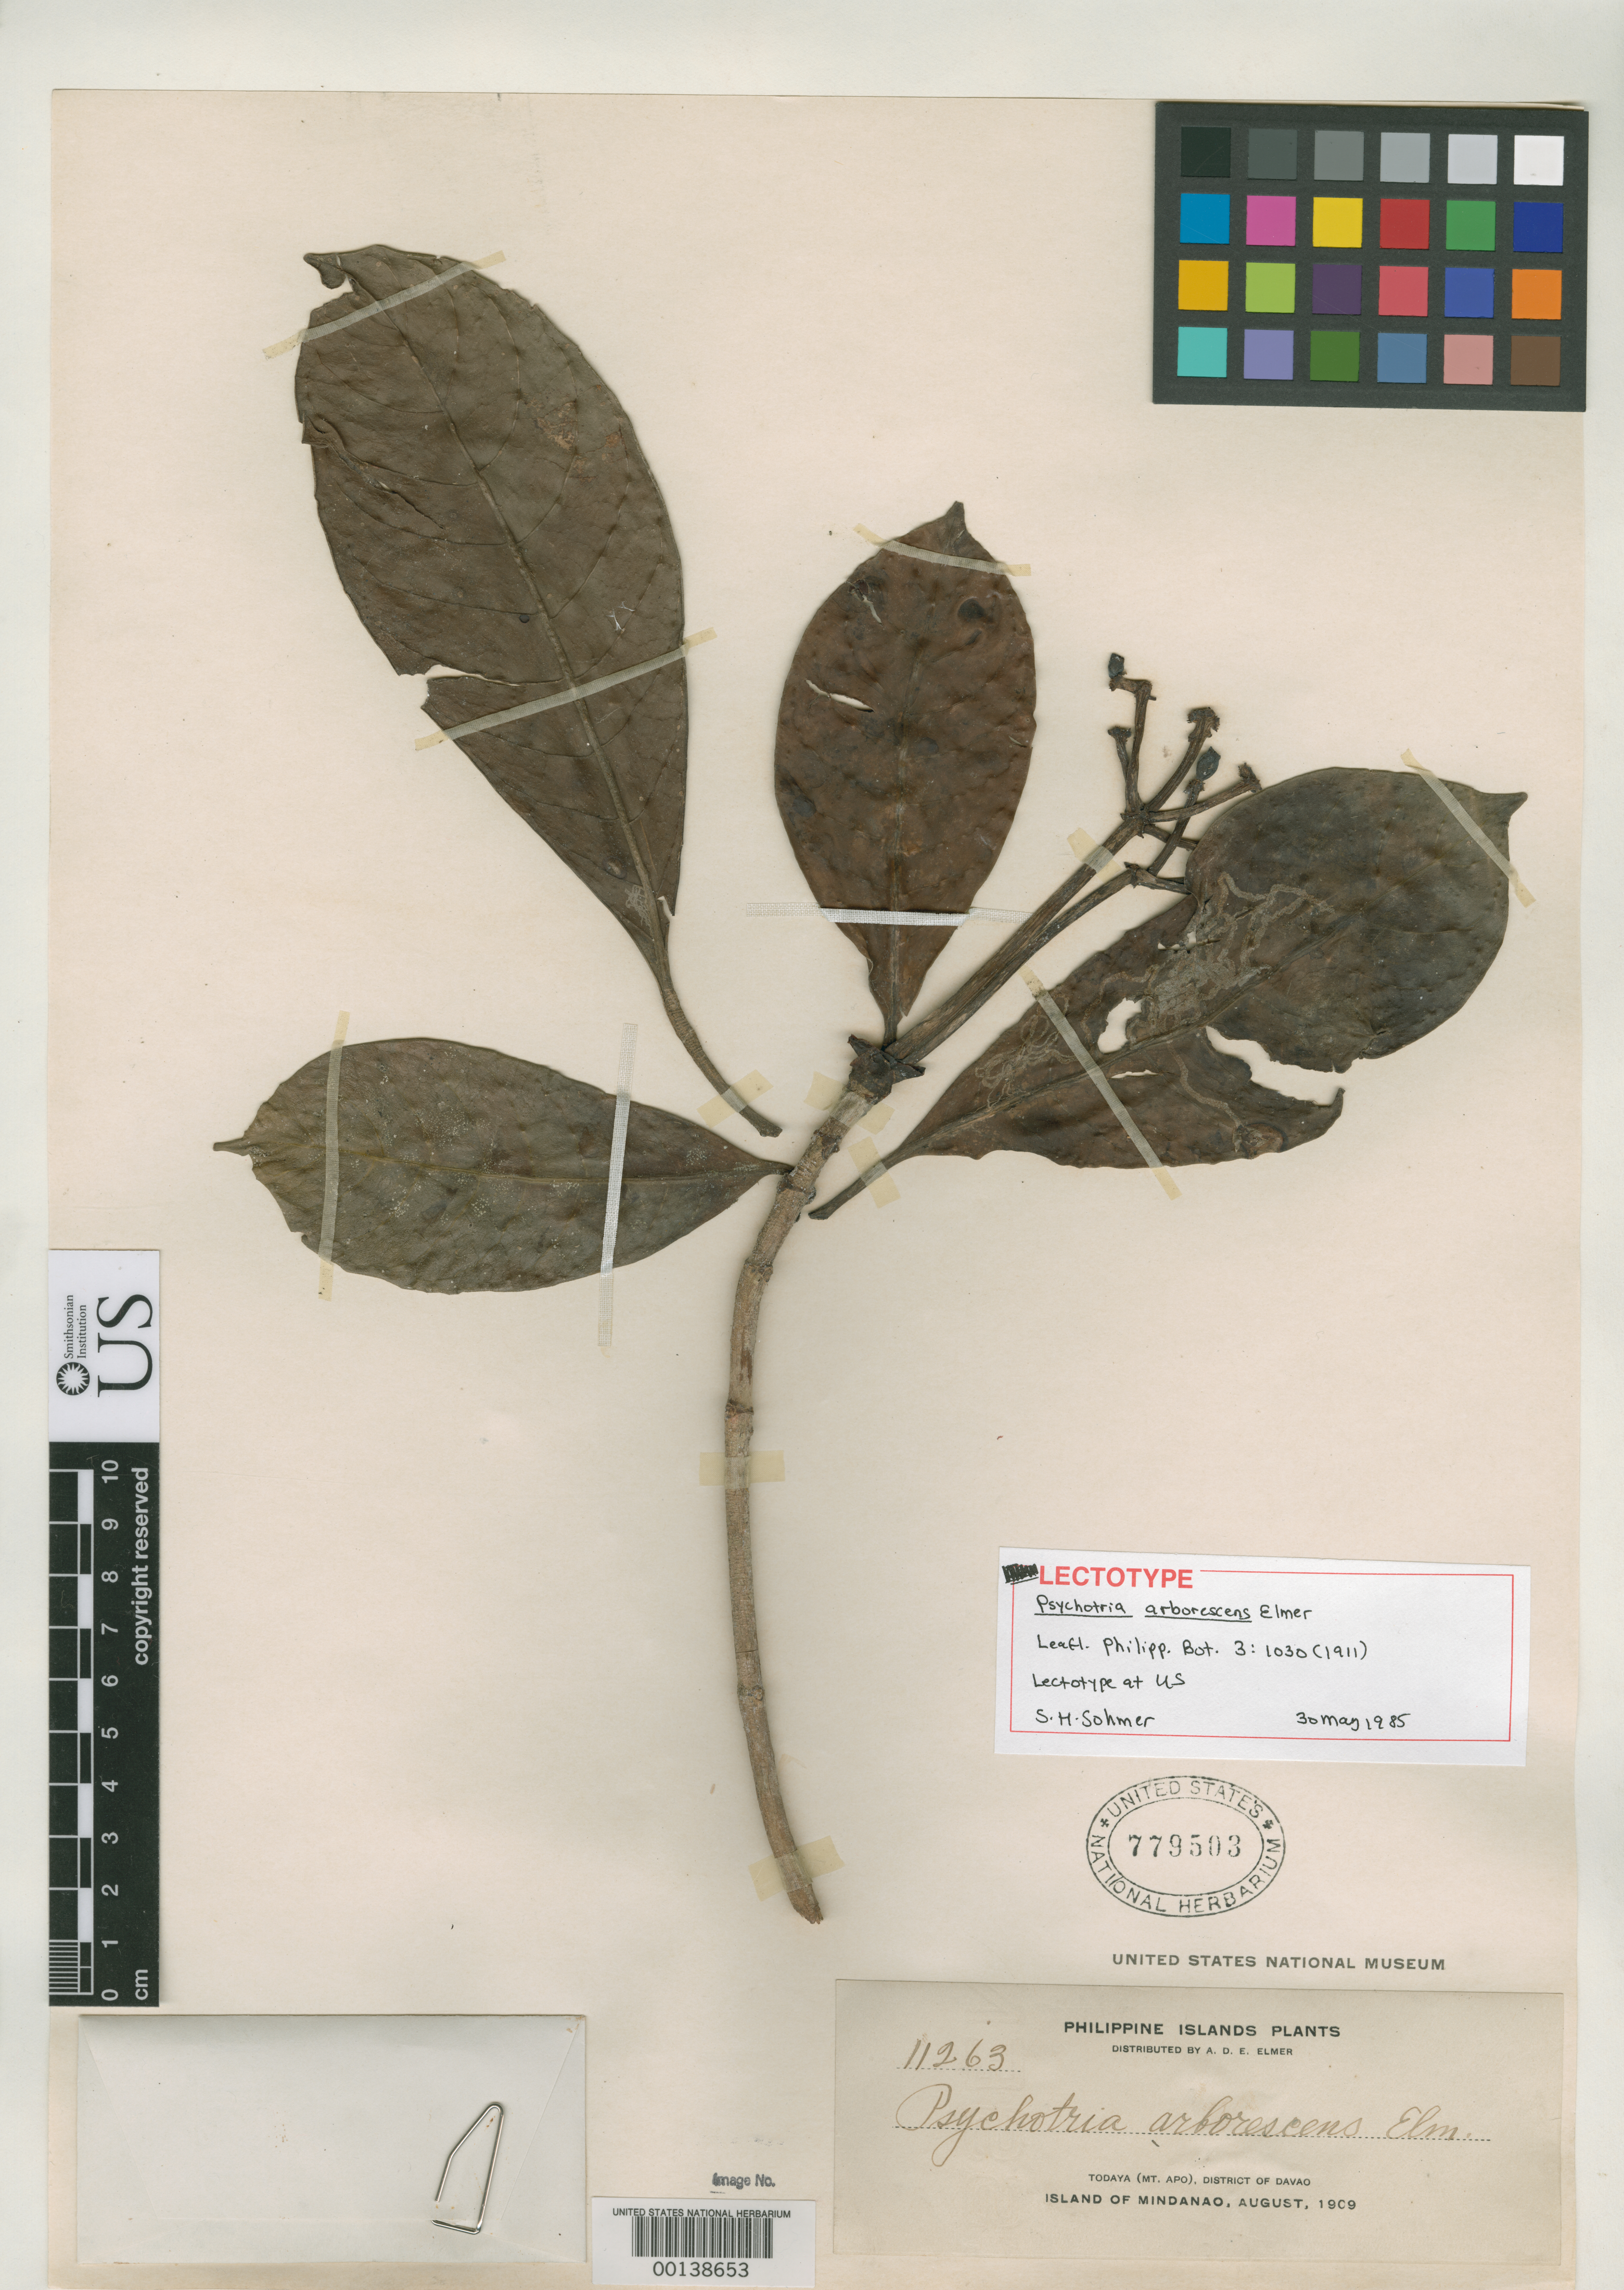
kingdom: Plantae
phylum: Tracheophyta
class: Magnoliopsida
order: Gentianales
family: Rubiaceae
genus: Psychotria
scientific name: Psychotria arborescens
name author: Elmer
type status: Isotype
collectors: A. D. E. Elmer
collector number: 11263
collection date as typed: Aug 1909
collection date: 1909-08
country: Philippines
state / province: Davao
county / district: Davao del Sur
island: Mindanao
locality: Todaya (Mt. Apo), District of Davao, Island of Mindanao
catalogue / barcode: US 779503